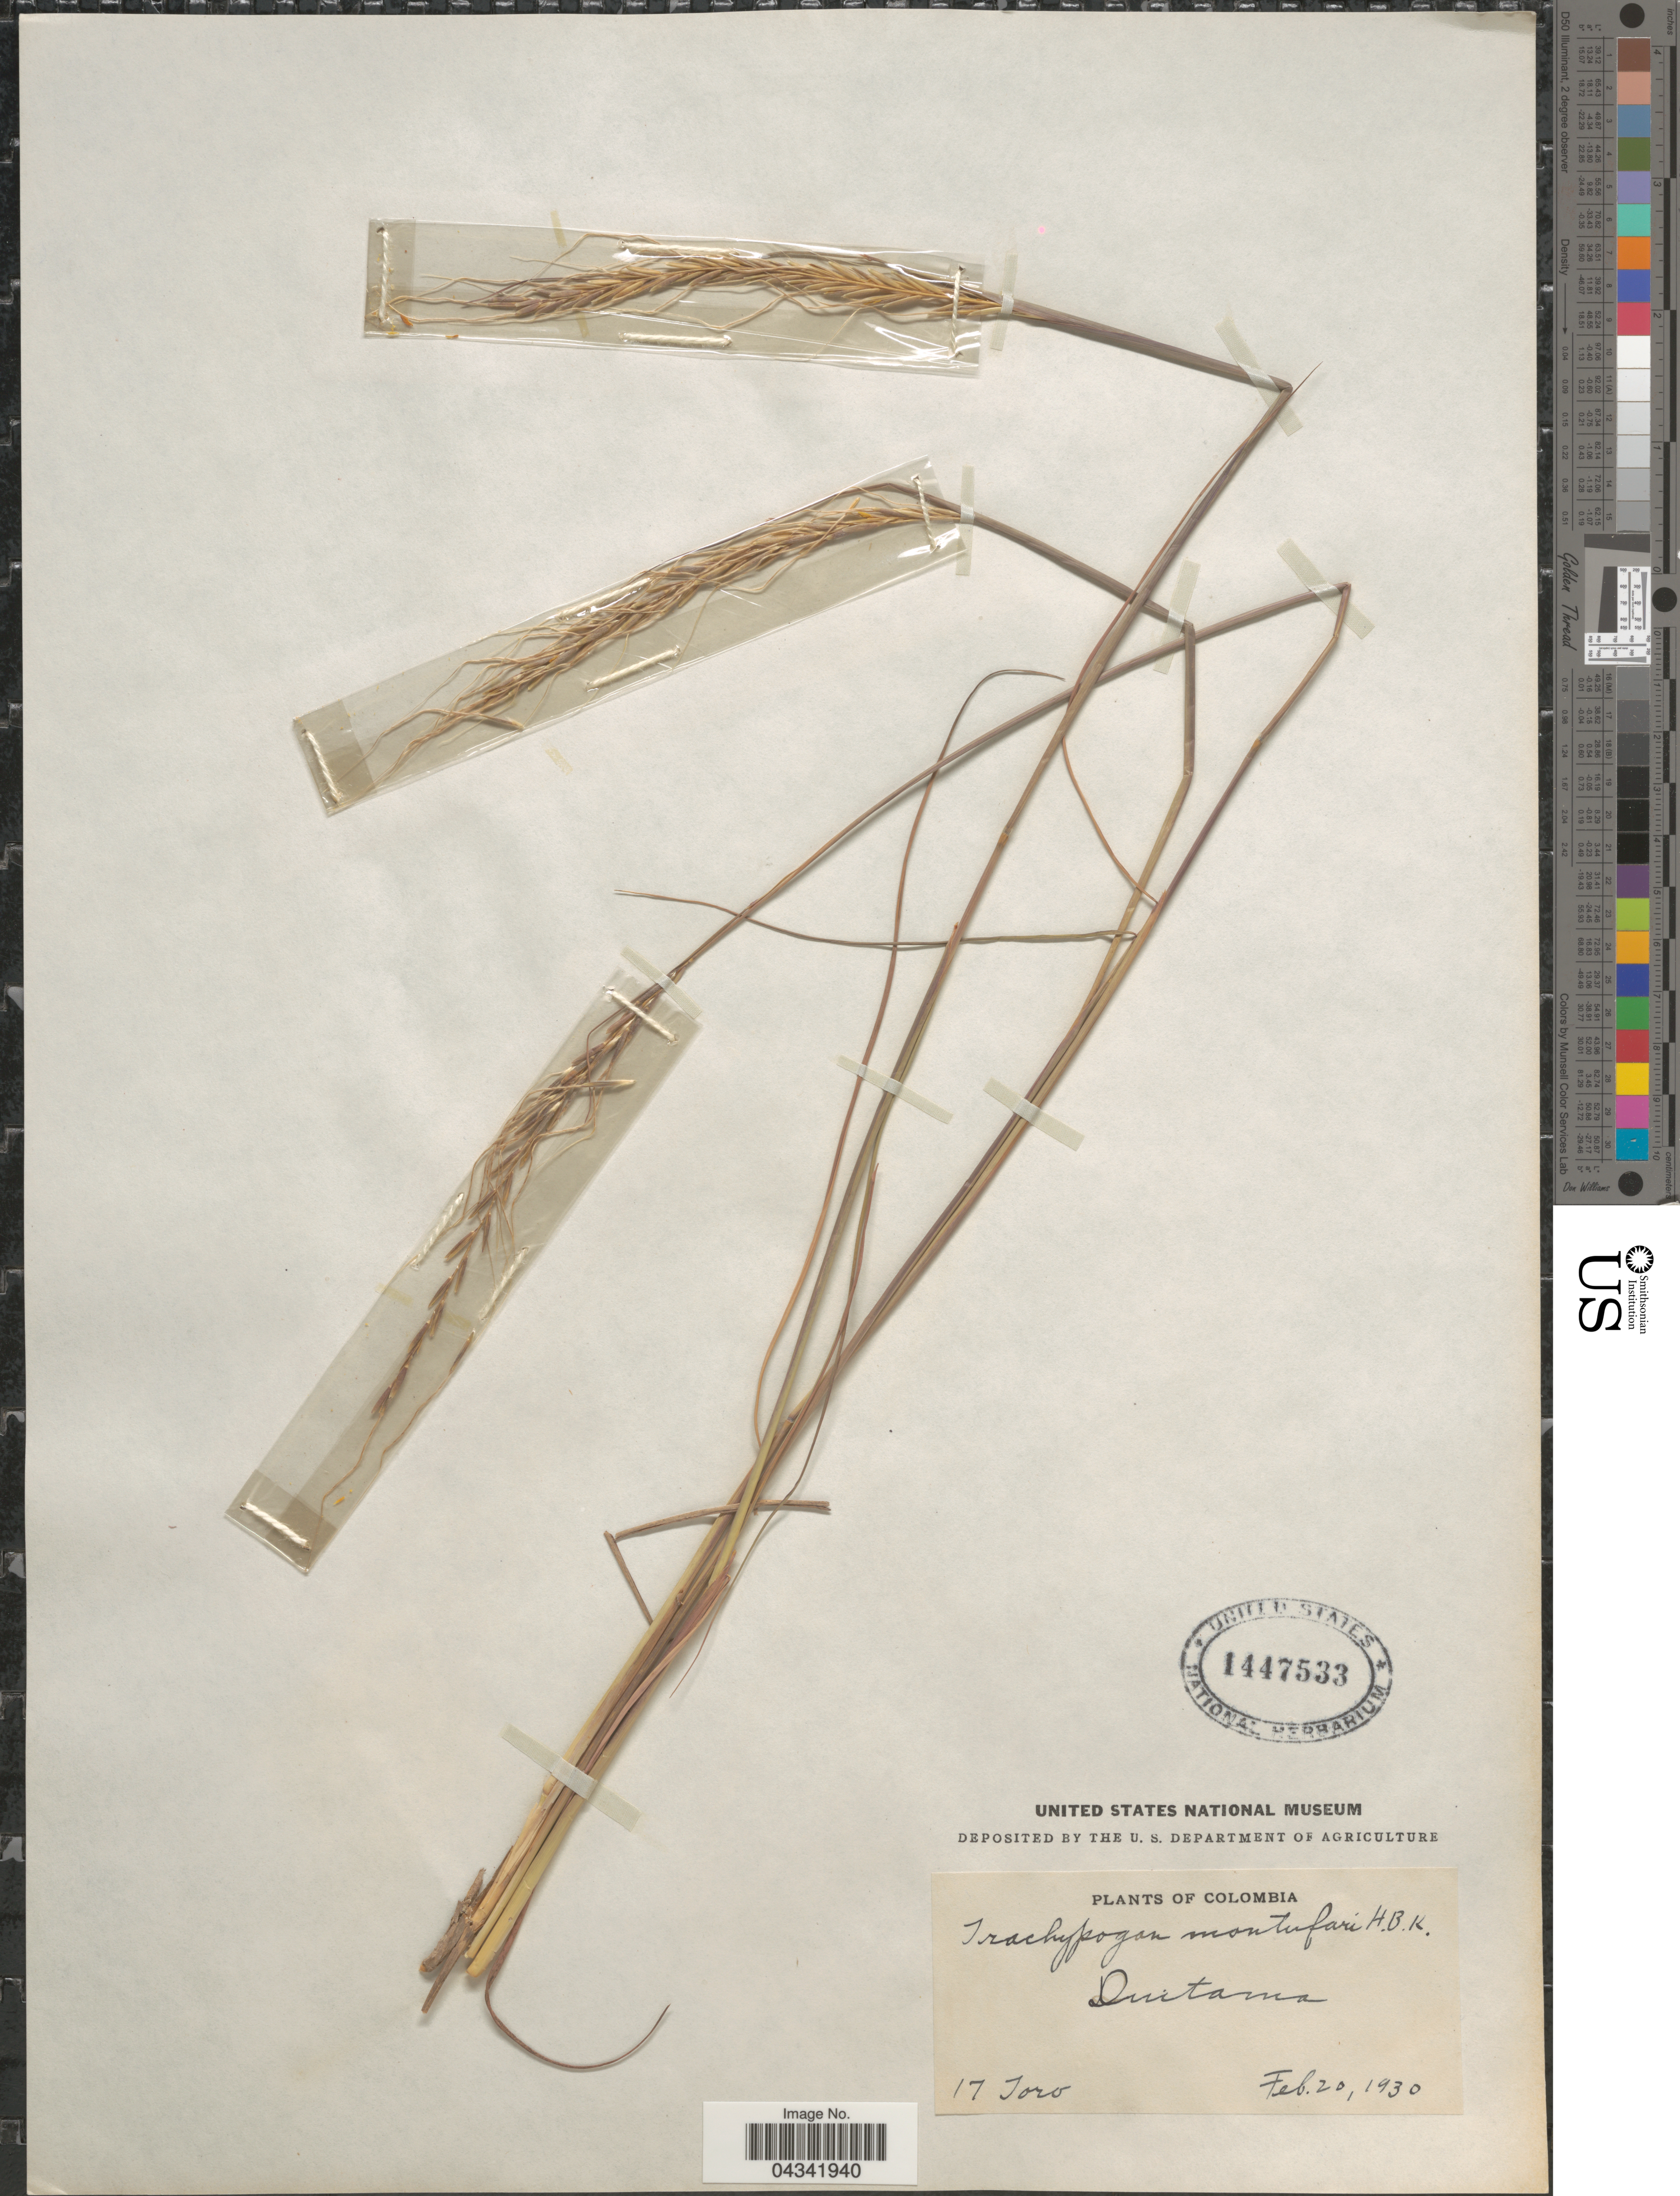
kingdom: Plantae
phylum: Tracheophyta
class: Liliopsida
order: Poales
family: Poaceae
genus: Trachypogon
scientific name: Trachypogon spicatus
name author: (L. f.) Kuntze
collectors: -. Toro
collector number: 17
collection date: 1930-02-20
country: Colombia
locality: Duitama.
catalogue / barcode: US 1447533